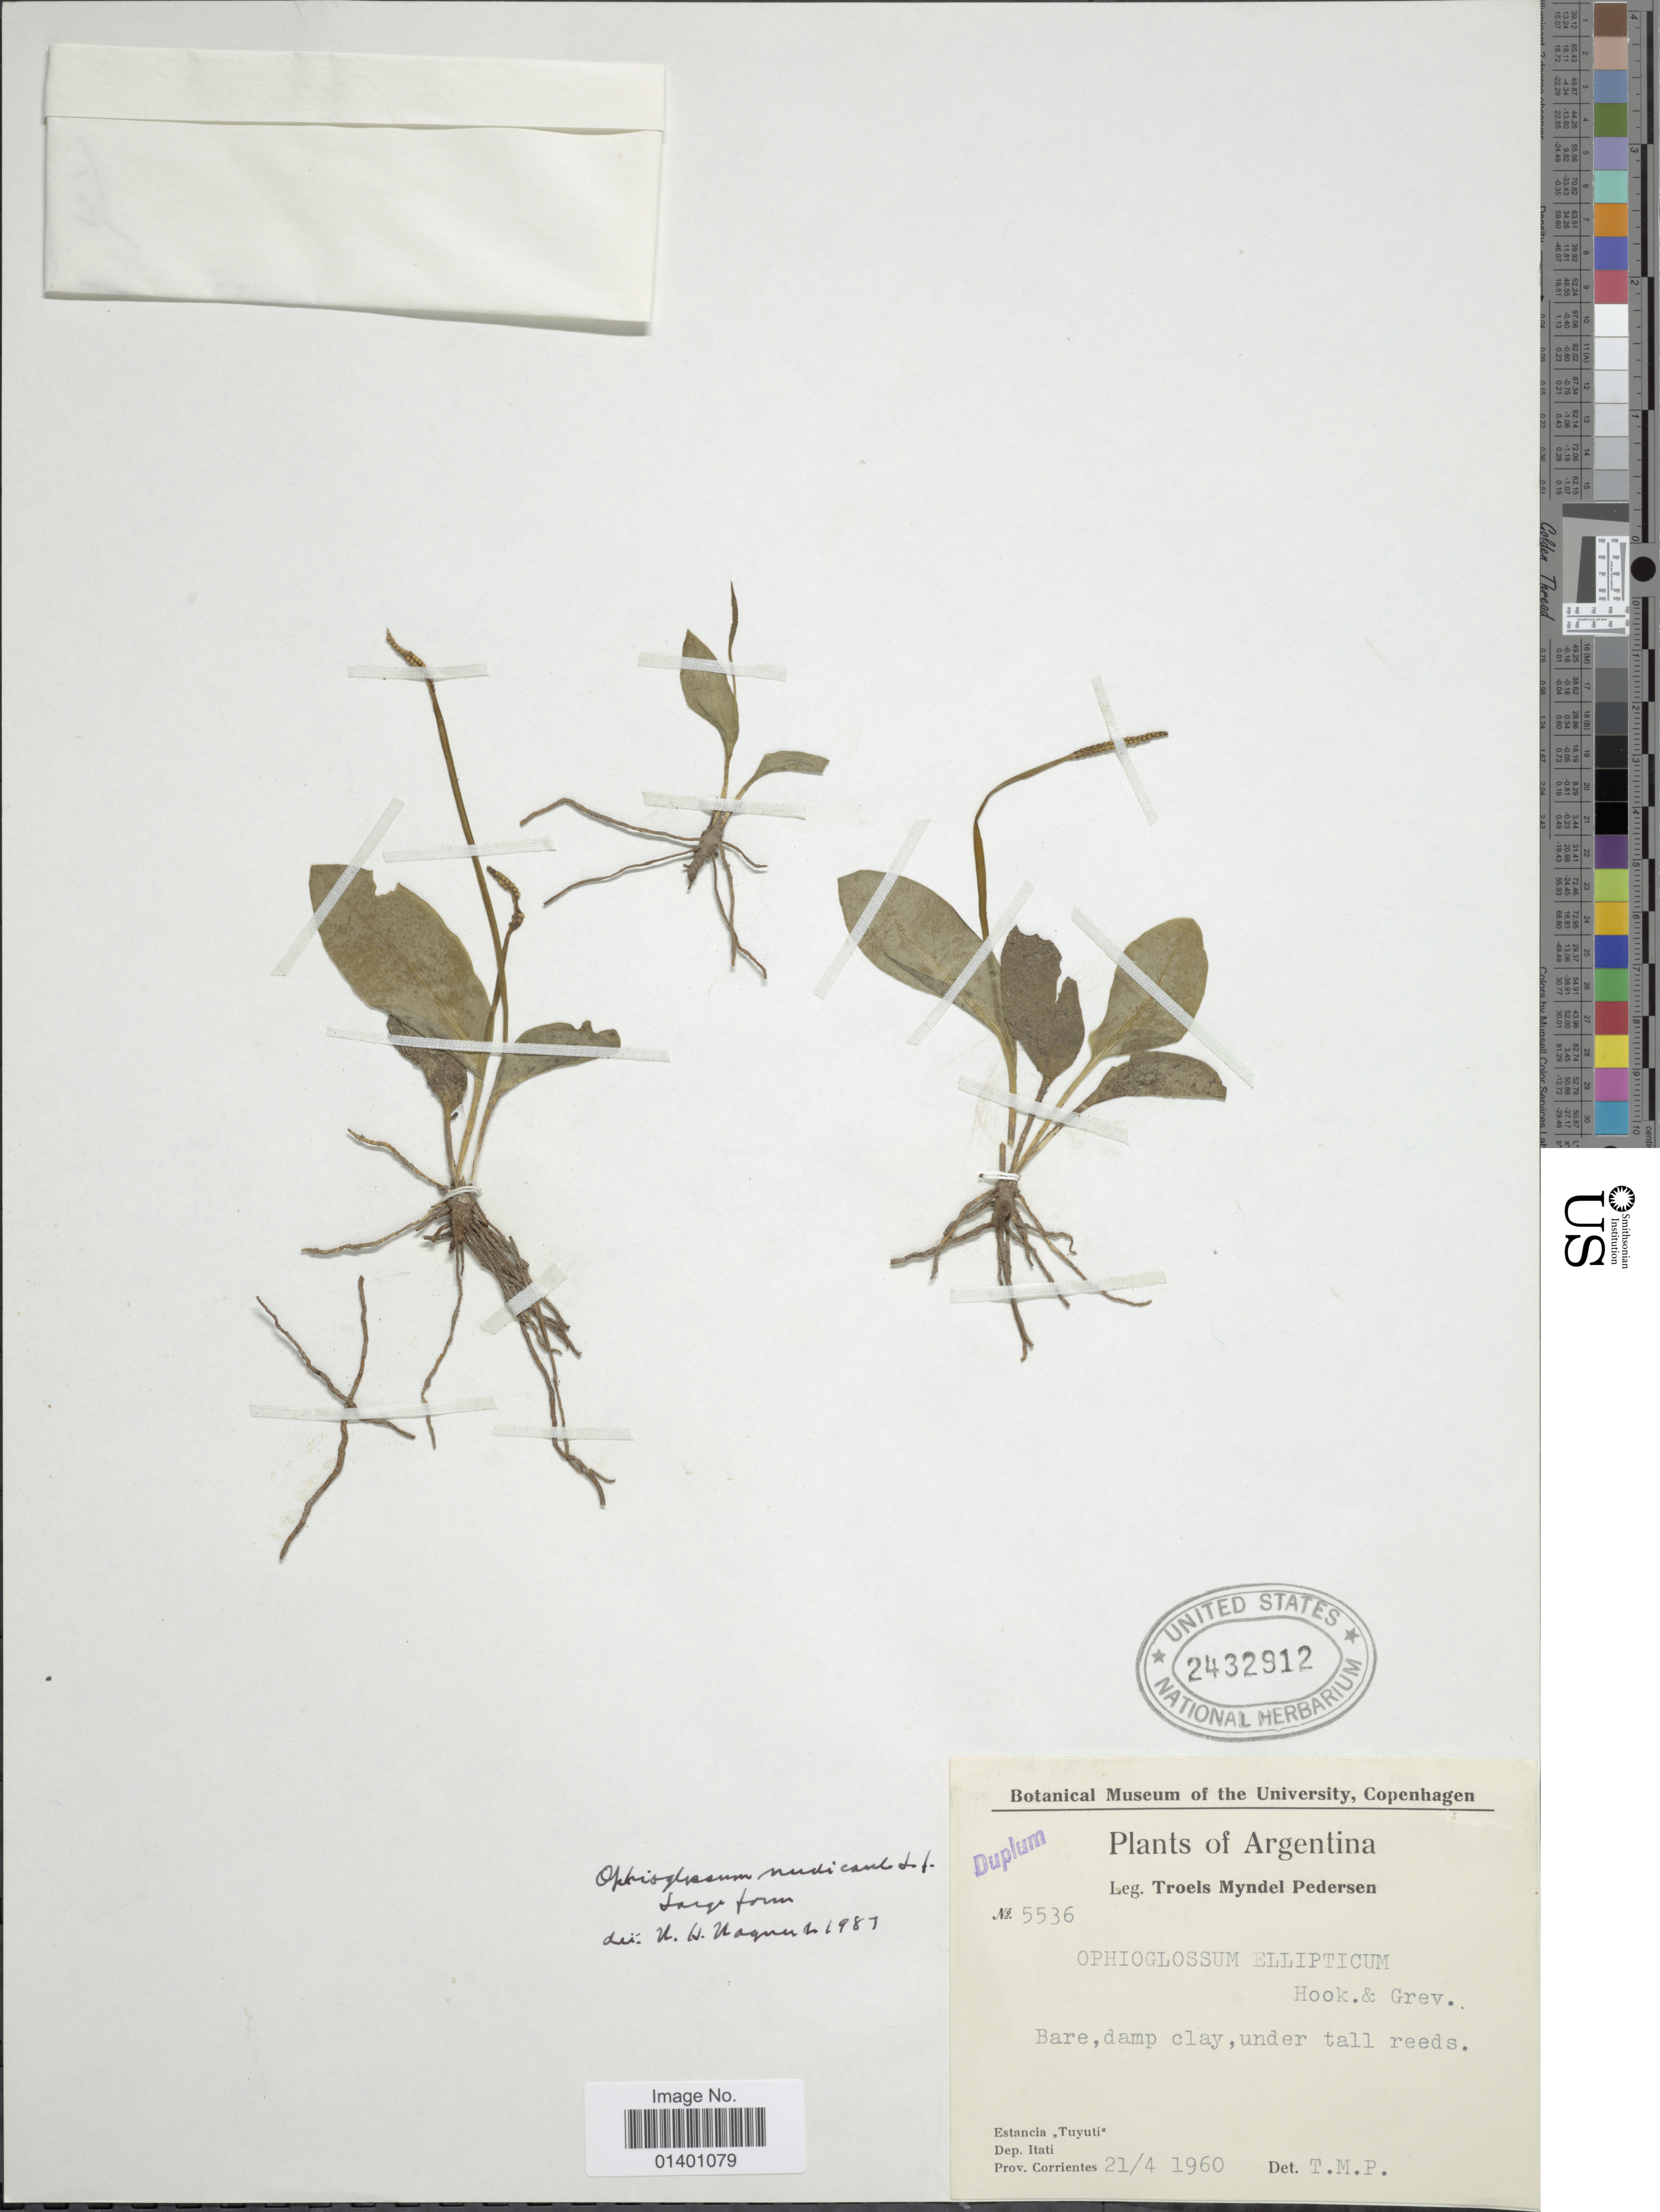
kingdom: Plantae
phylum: Tracheophyta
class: Polypodiopsida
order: Ophioglossales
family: Ophioglossaceae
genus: Ophioglossum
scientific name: Ophioglossum nudicaule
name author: L. f.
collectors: T. Pederson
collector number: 5536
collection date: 1960-04-21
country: Argentina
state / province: Corrientes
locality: Estancia "Tuyuti", Dep. Itati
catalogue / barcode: US 2432912